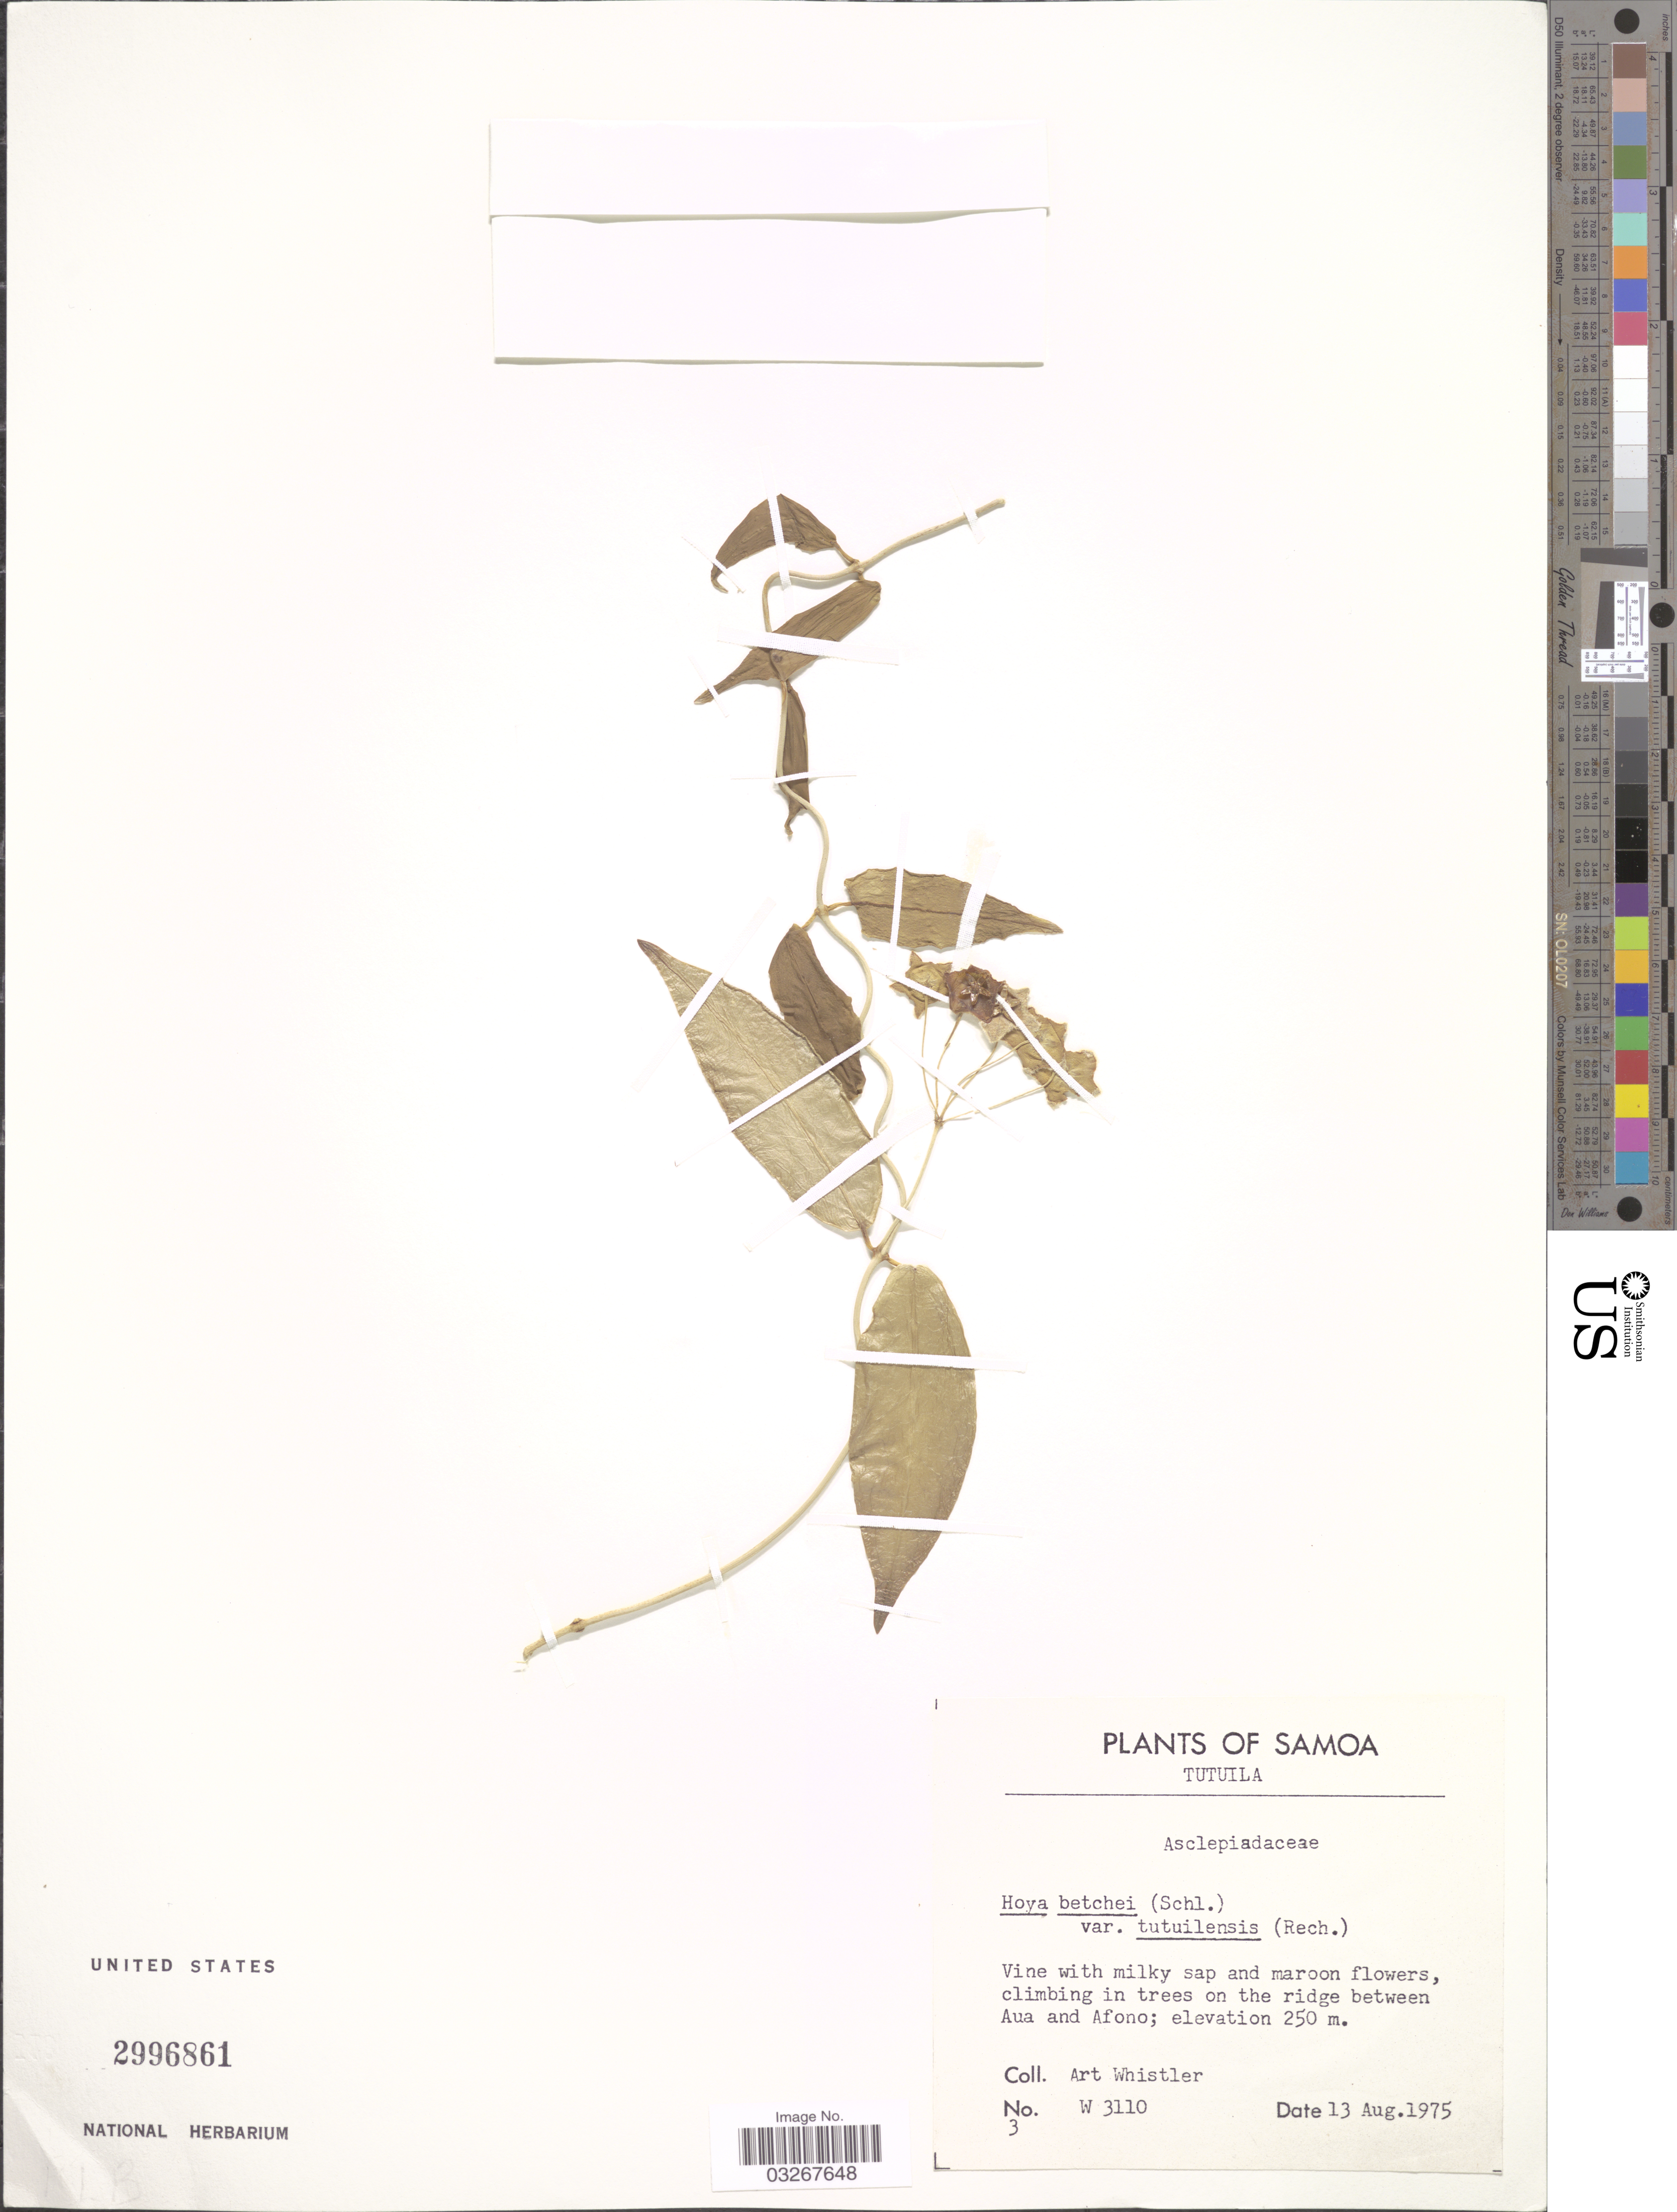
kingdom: Plantae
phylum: Tracheophyta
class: Magnoliopsida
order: Gentianales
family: Apocynaceae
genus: Hoya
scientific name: Hoya betchei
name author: Whistler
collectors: A. Whistler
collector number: W3110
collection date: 1975-08-13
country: American Samoa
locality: Samoa, Tutuila, climbing in trees on the ridge between Aua and Afono.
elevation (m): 250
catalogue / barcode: US 2996861